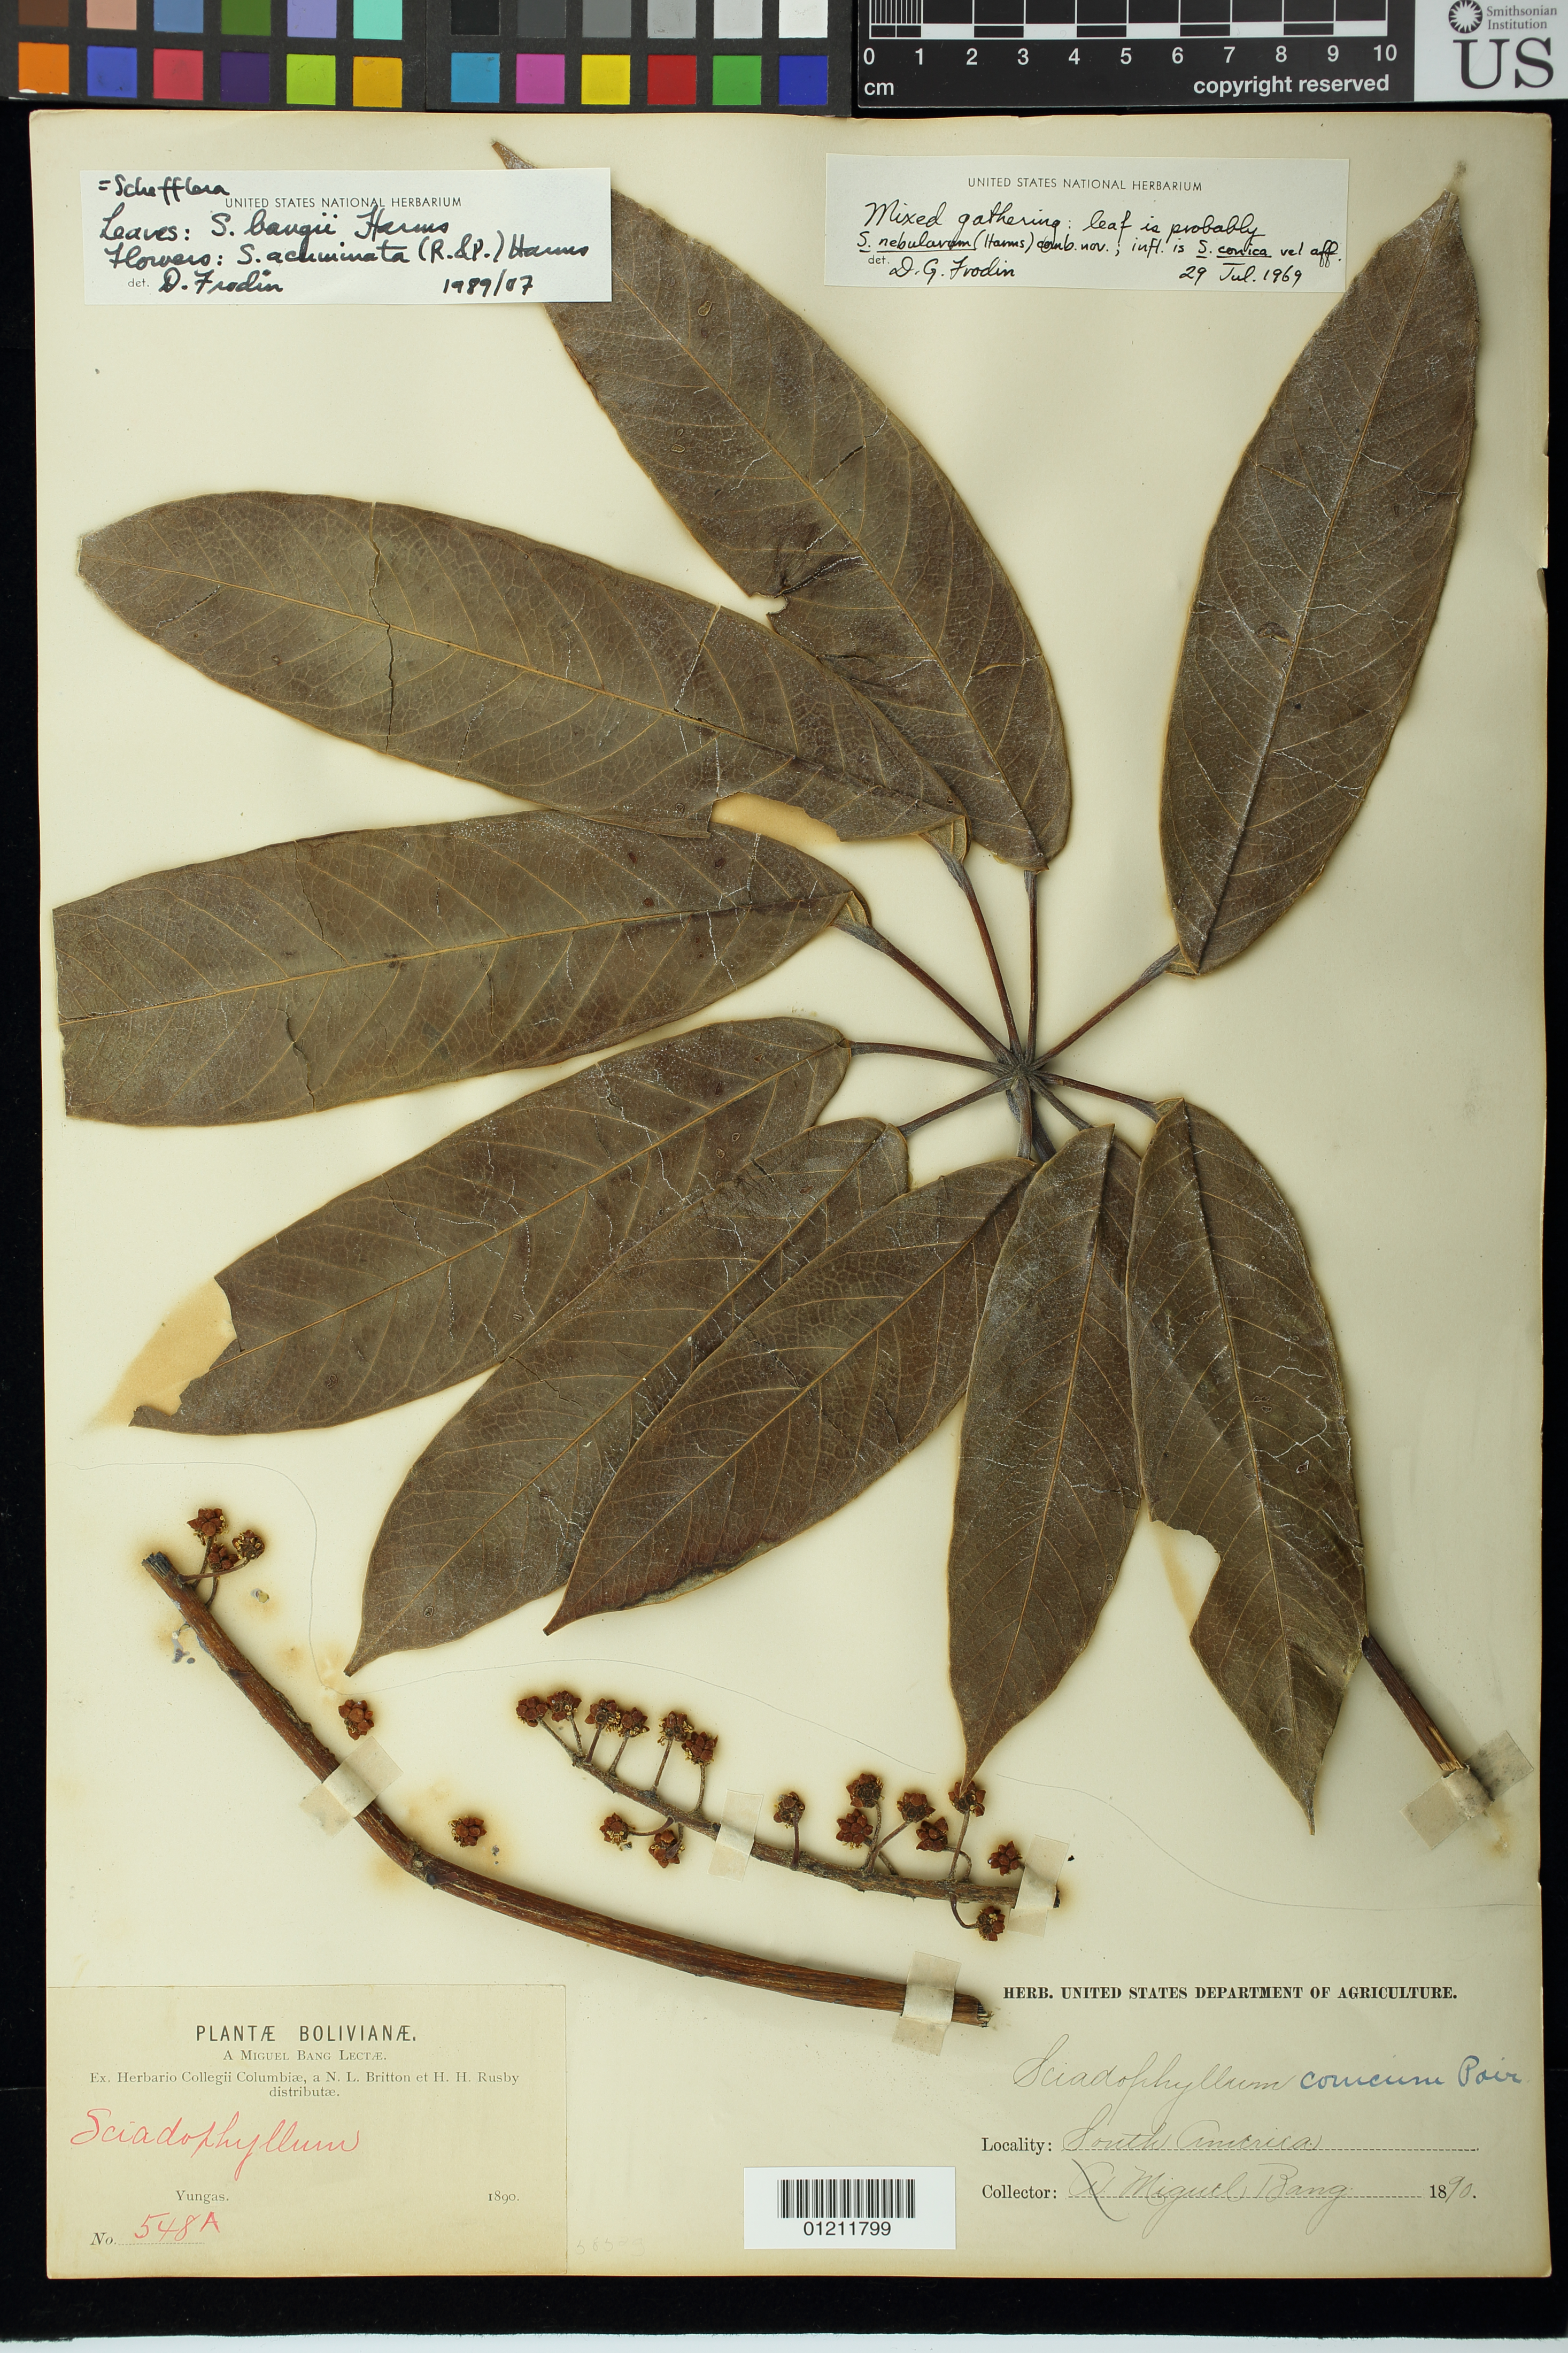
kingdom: Plantae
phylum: Tracheophyta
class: Magnoliopsida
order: Apiales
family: Araliaceae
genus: Schefflera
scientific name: Schefflera acuminata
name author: (Ruiz & Pav.) Harms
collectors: M. Bang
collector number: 548A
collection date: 1890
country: Bolivia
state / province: La Paz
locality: Yungas.